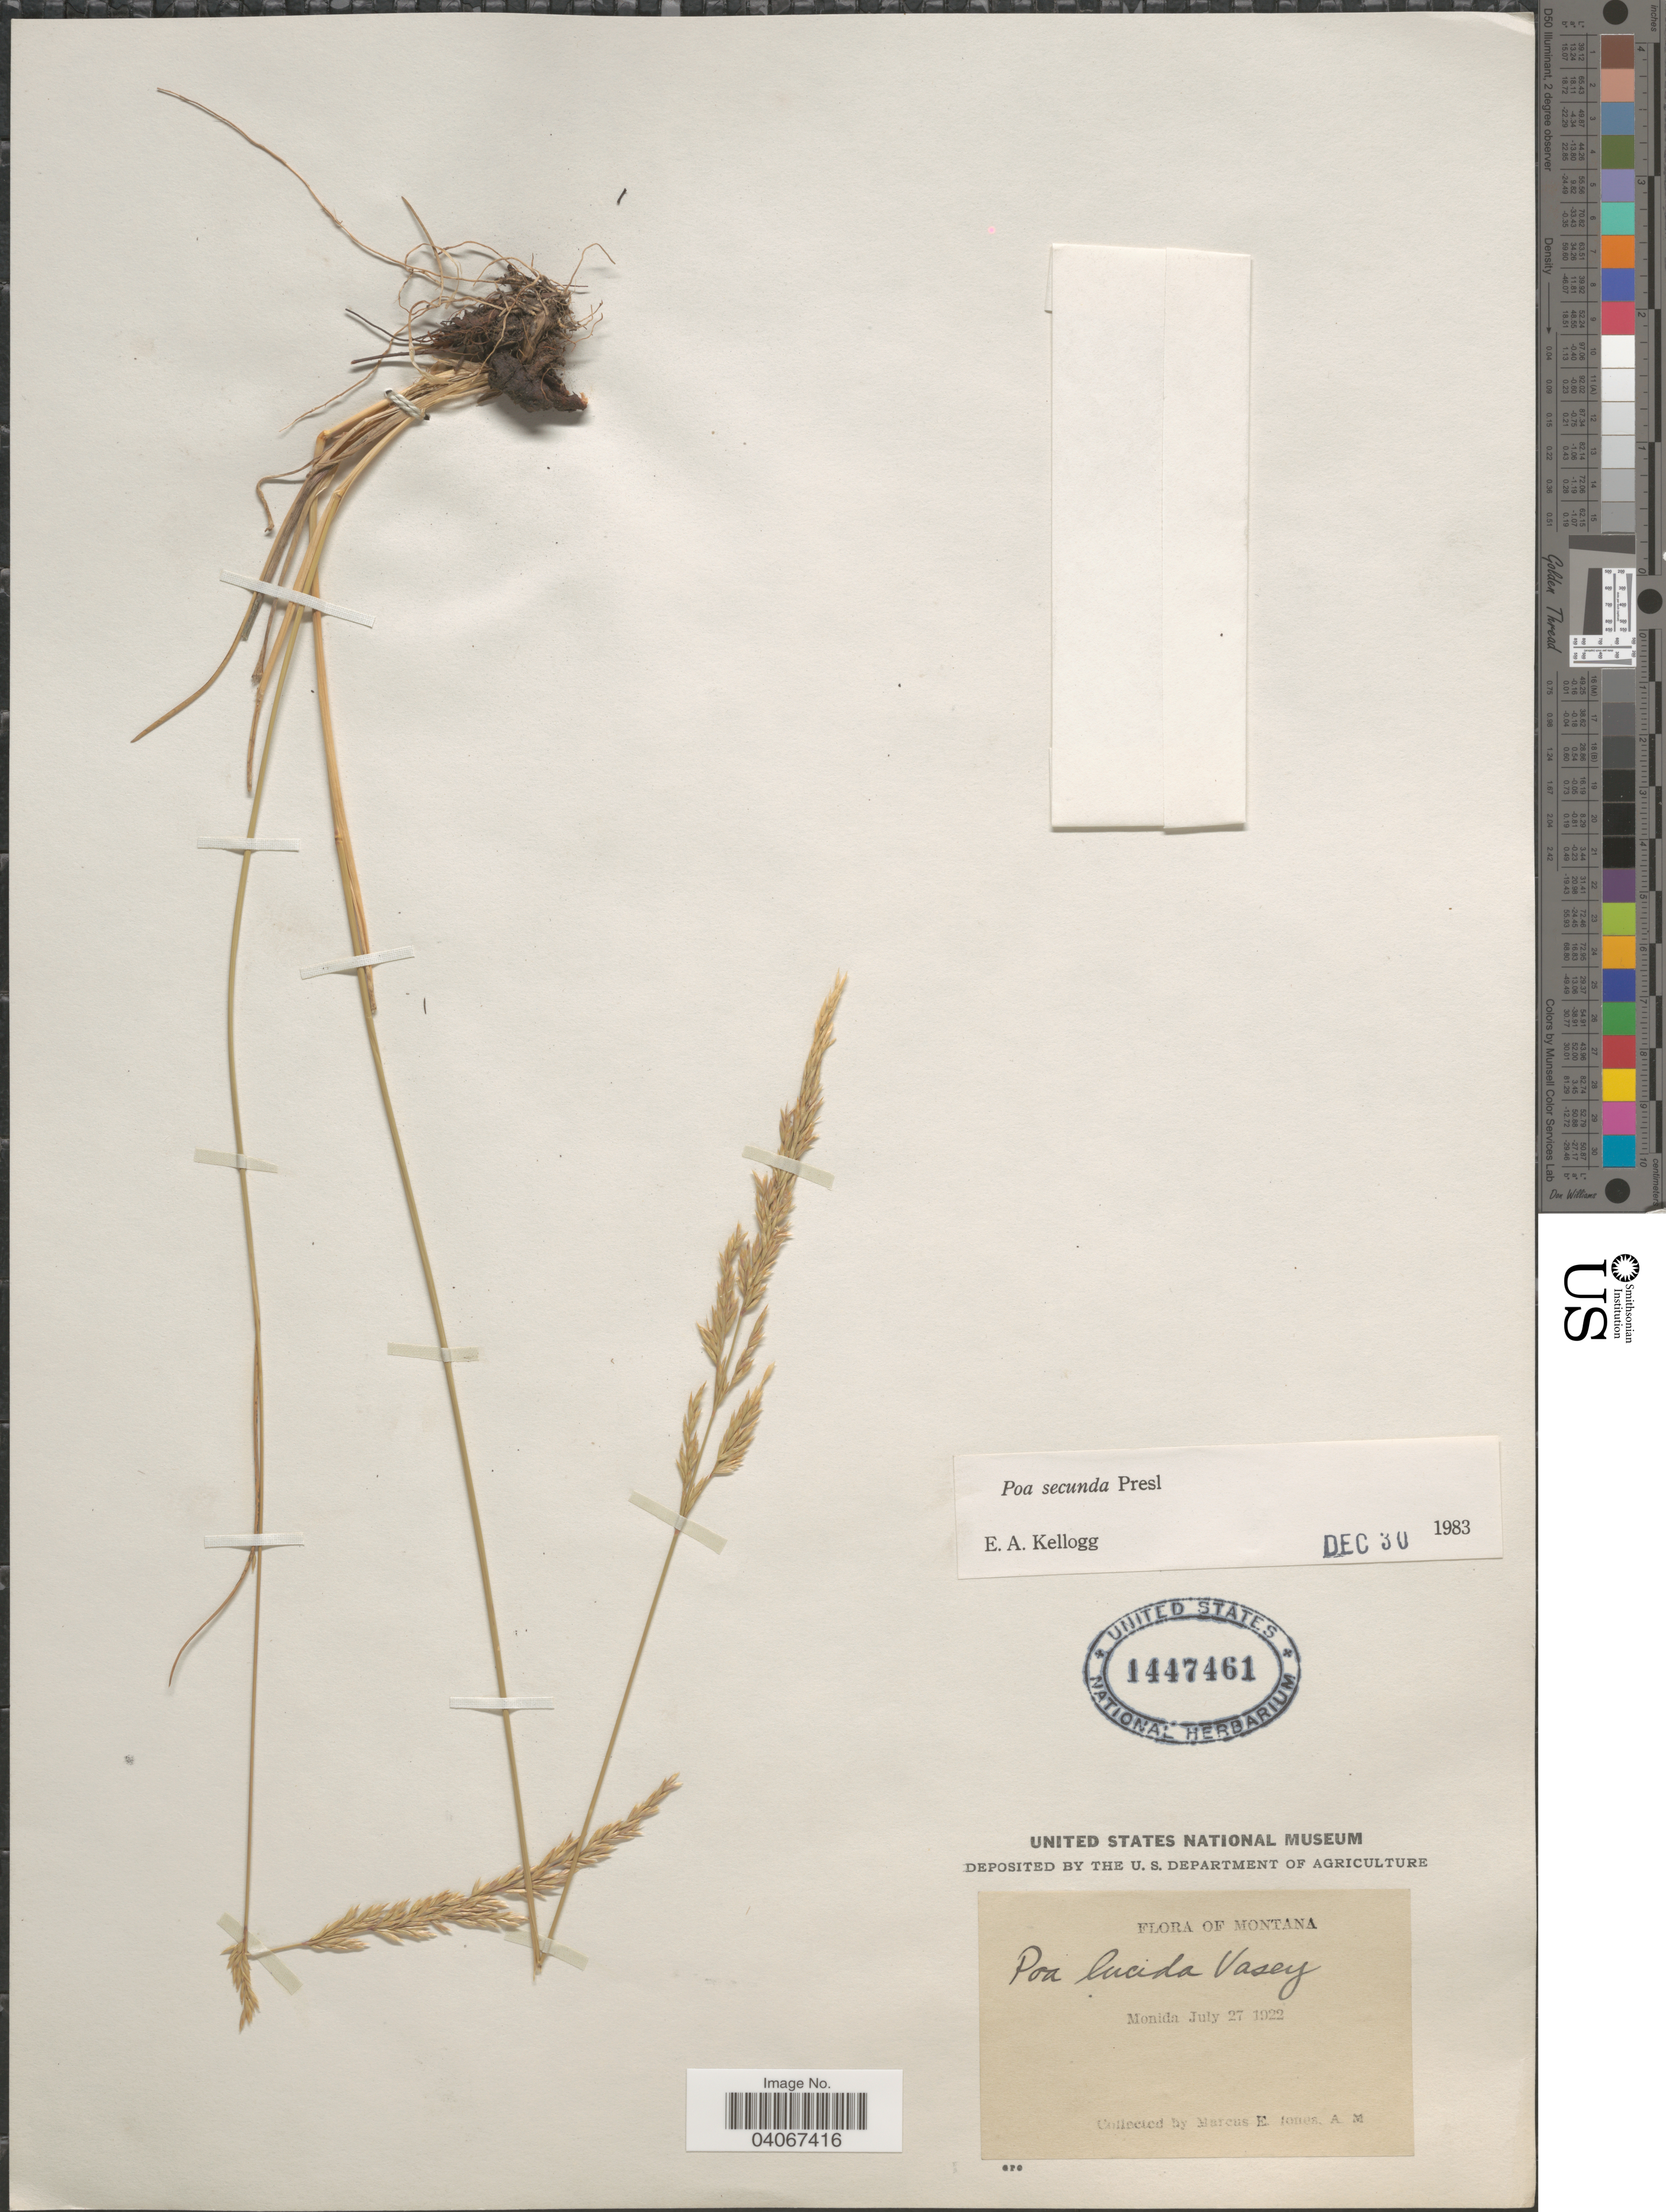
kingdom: Plantae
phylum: Tracheophyta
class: Liliopsida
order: Poales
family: Poaceae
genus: Poa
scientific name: Poa secunda subsp. secunda var. secunda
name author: J. Presl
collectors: M. E. Jones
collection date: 1922-07-27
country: United States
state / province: Montana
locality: Monida.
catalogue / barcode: US 1447461